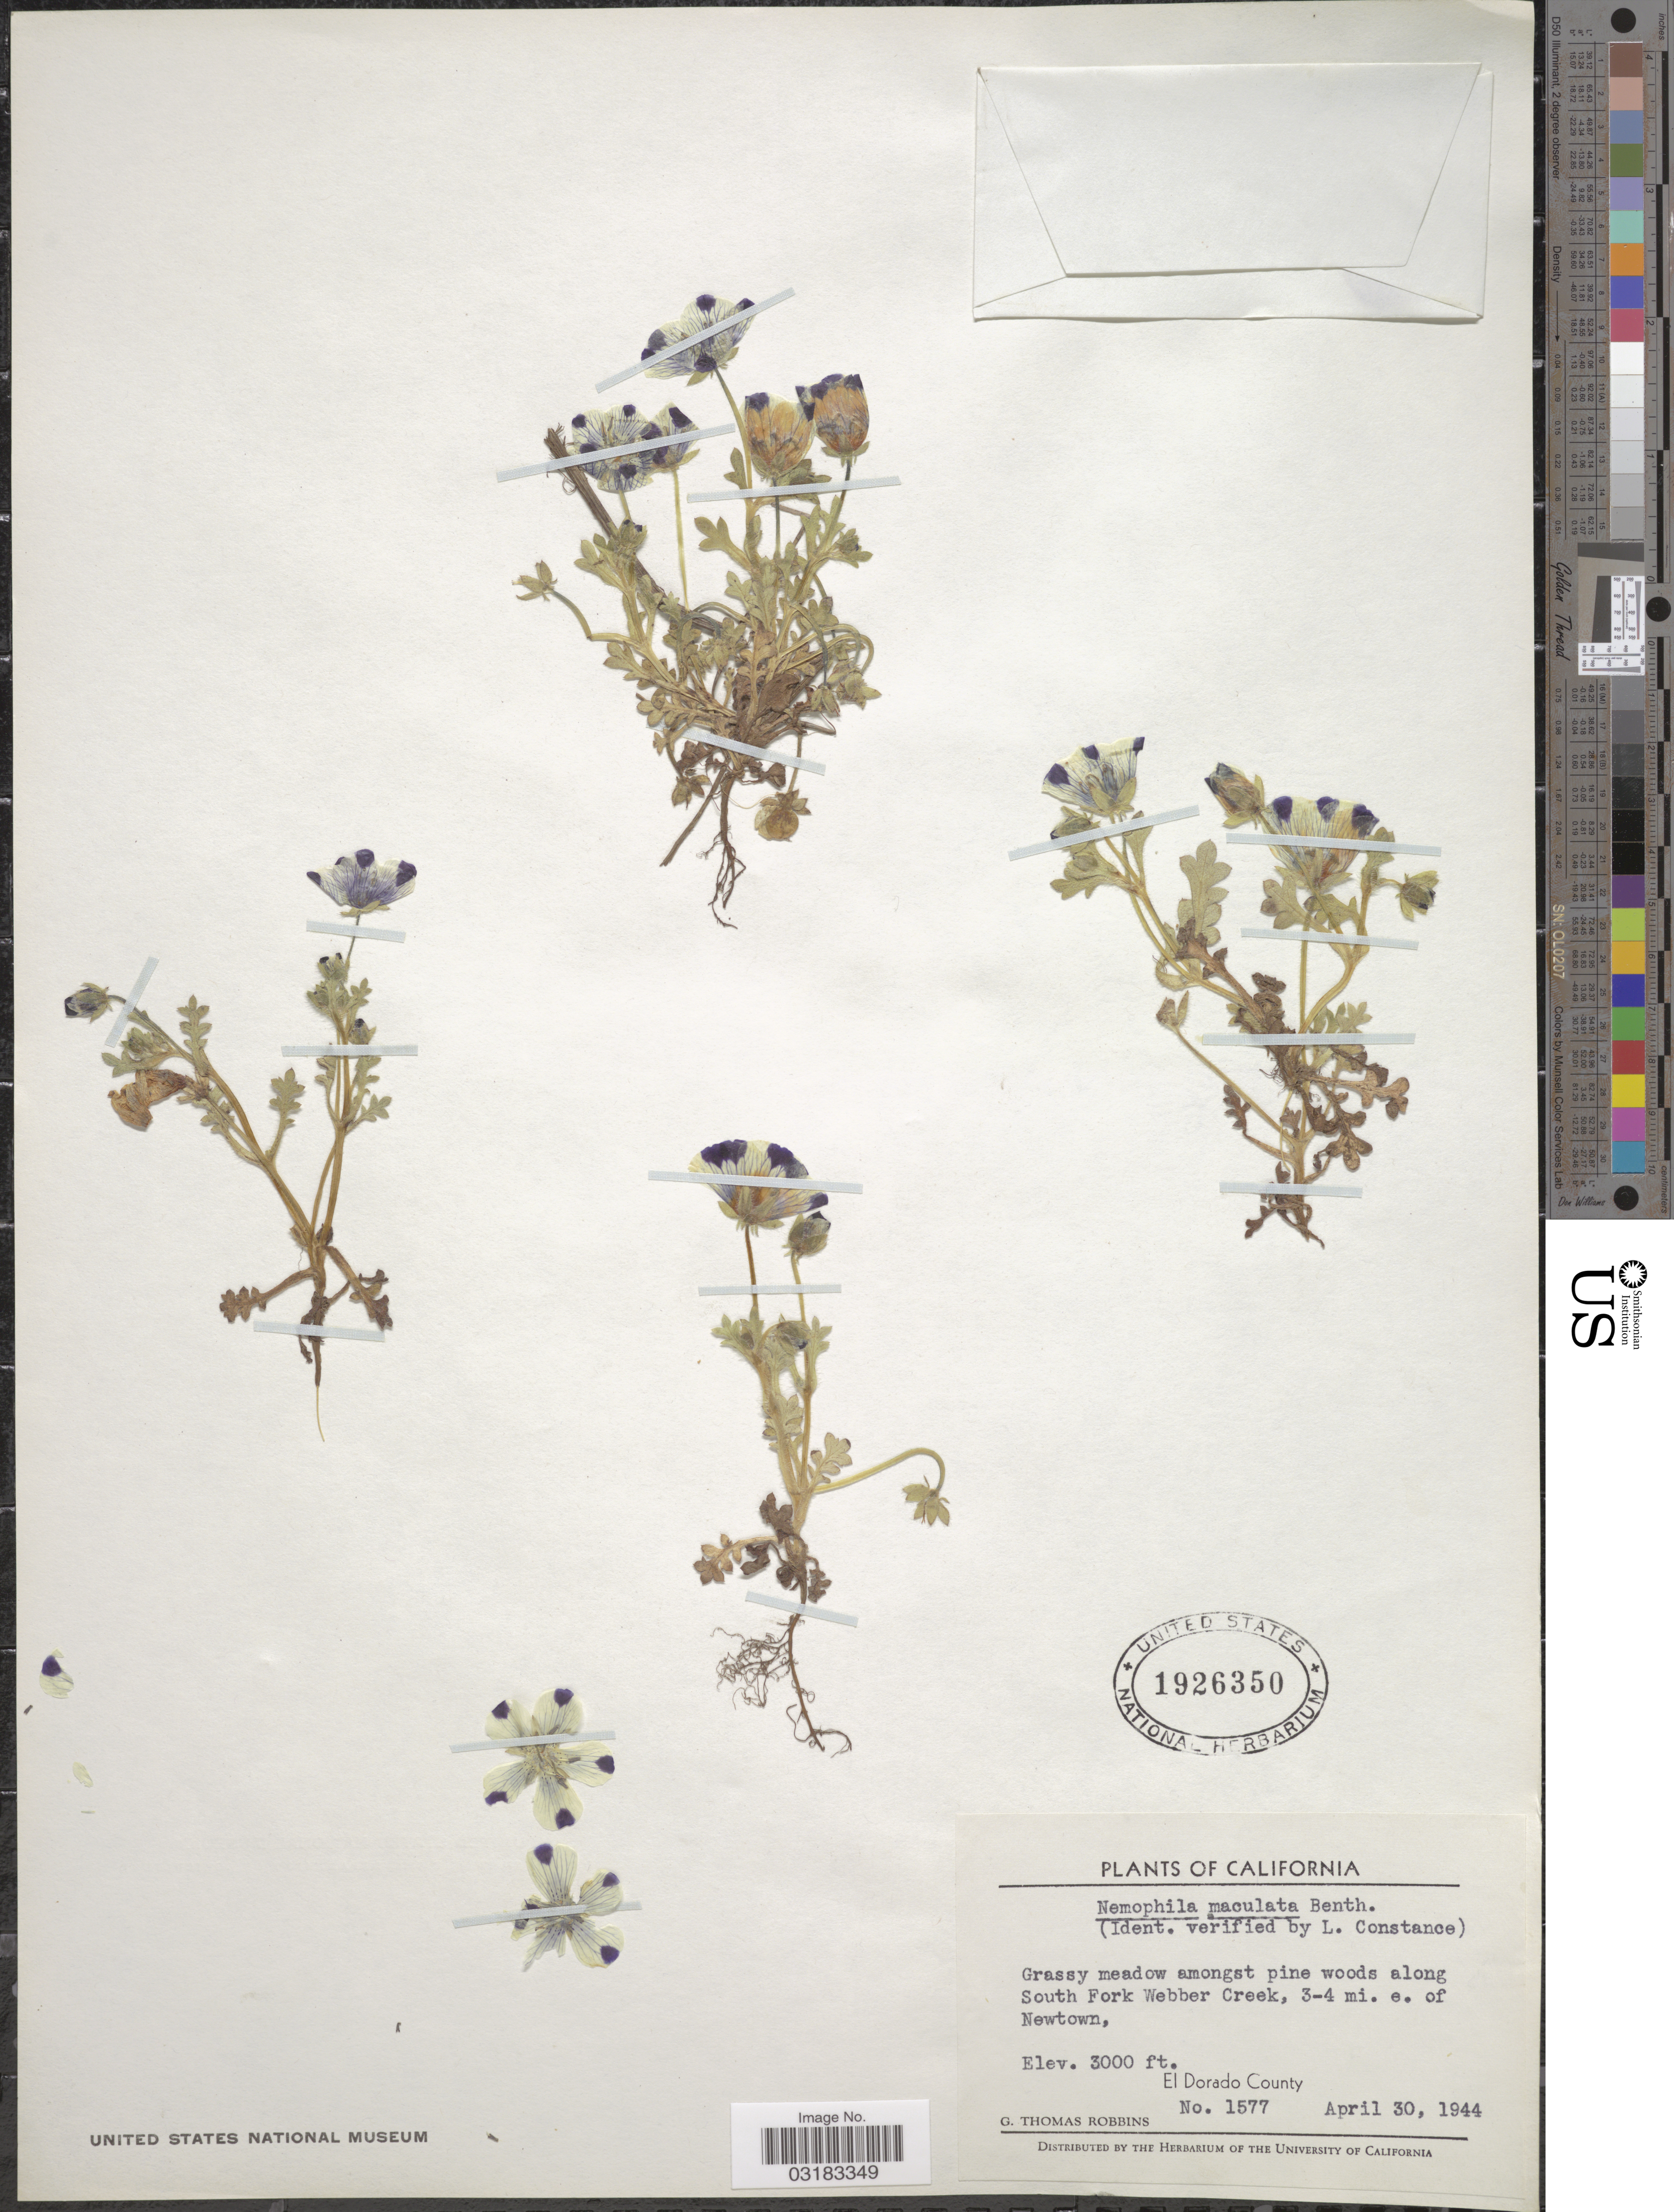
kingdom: Plantae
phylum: Tracheophyta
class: Magnoliopsida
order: Boraginales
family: Hydrophyllaceae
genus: Nemophila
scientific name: Nemophila maculata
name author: Benth. ex Lindl.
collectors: G. T. Robbins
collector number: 1577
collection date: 1944-04-30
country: United States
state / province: California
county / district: El Dorado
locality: Grassy meadow amongst pine woods along South Fork Webber Creek, 3-4 mi. e. of Newton, El Dorado County.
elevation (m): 914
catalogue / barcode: US 1926350